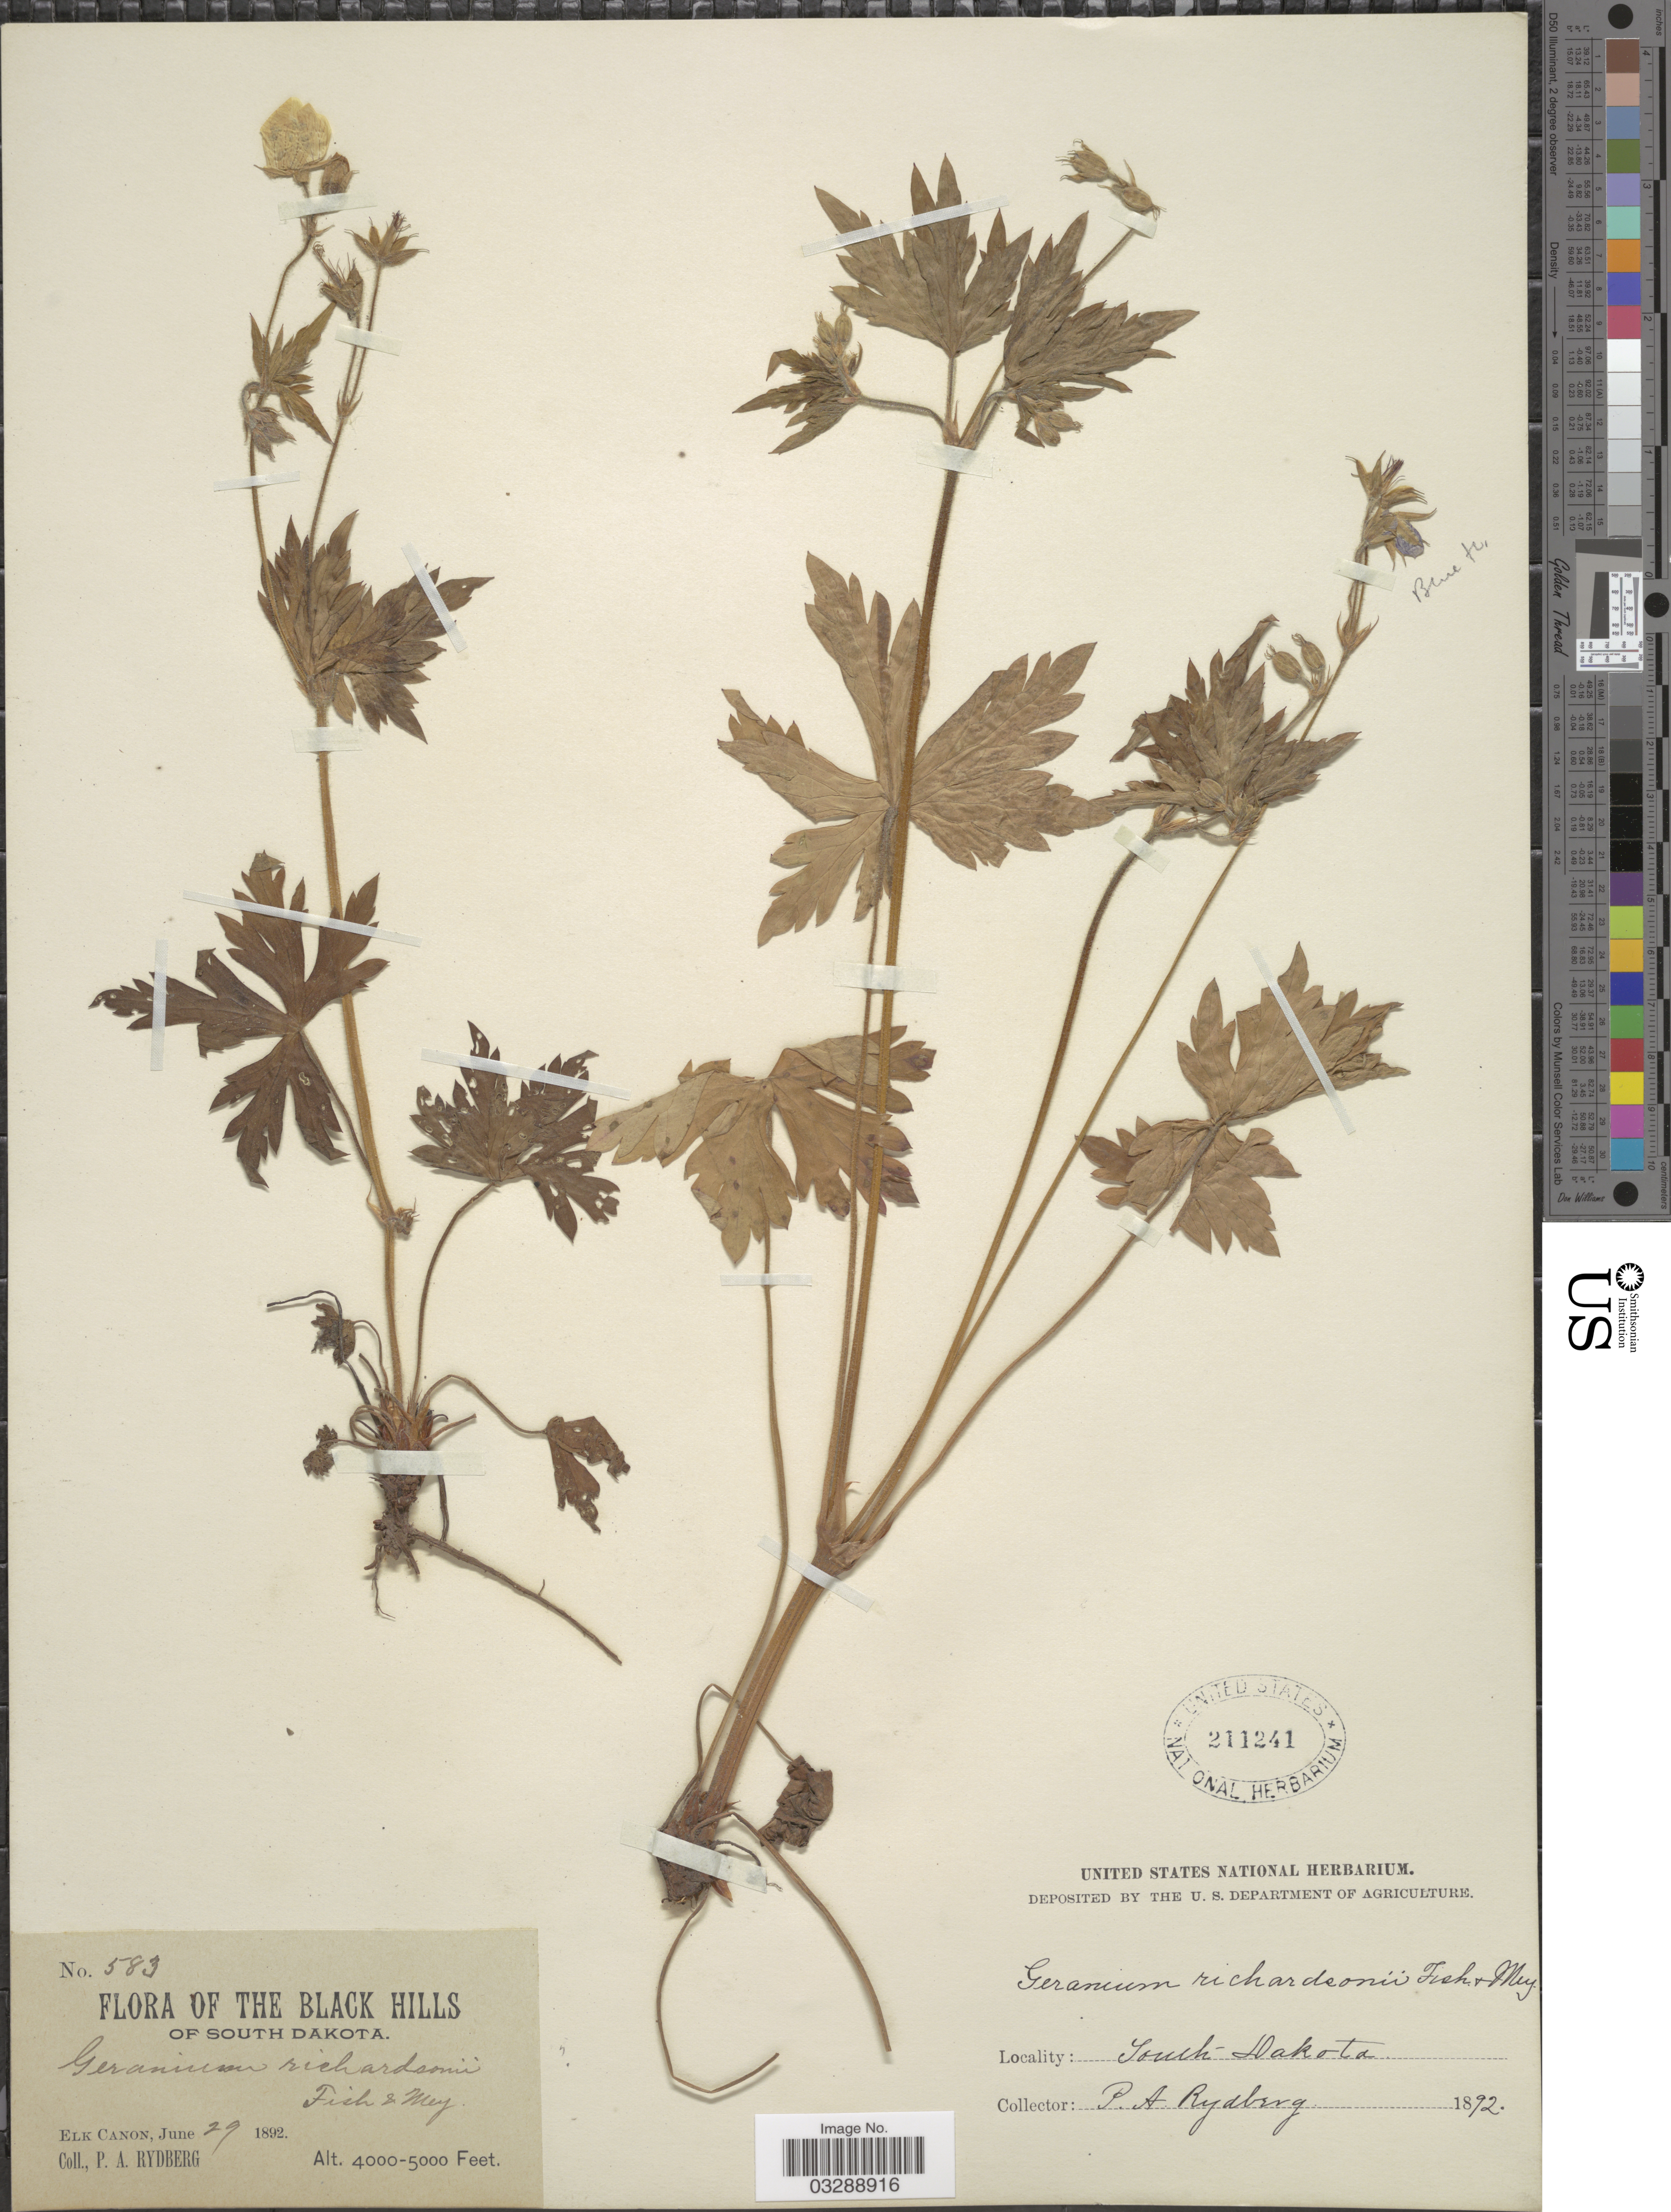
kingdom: Plantae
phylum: Tracheophyta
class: Magnoliopsida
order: Geraniales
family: Geraniaceae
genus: Geranium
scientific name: Geranium richardsonii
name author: Fisch. & Trautv.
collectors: P. A. Rydberg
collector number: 583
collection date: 1892-06-29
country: United States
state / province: South Dakota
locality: The Black Hills of South Dakota. Elk Canon.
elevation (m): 1219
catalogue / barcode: US 211241